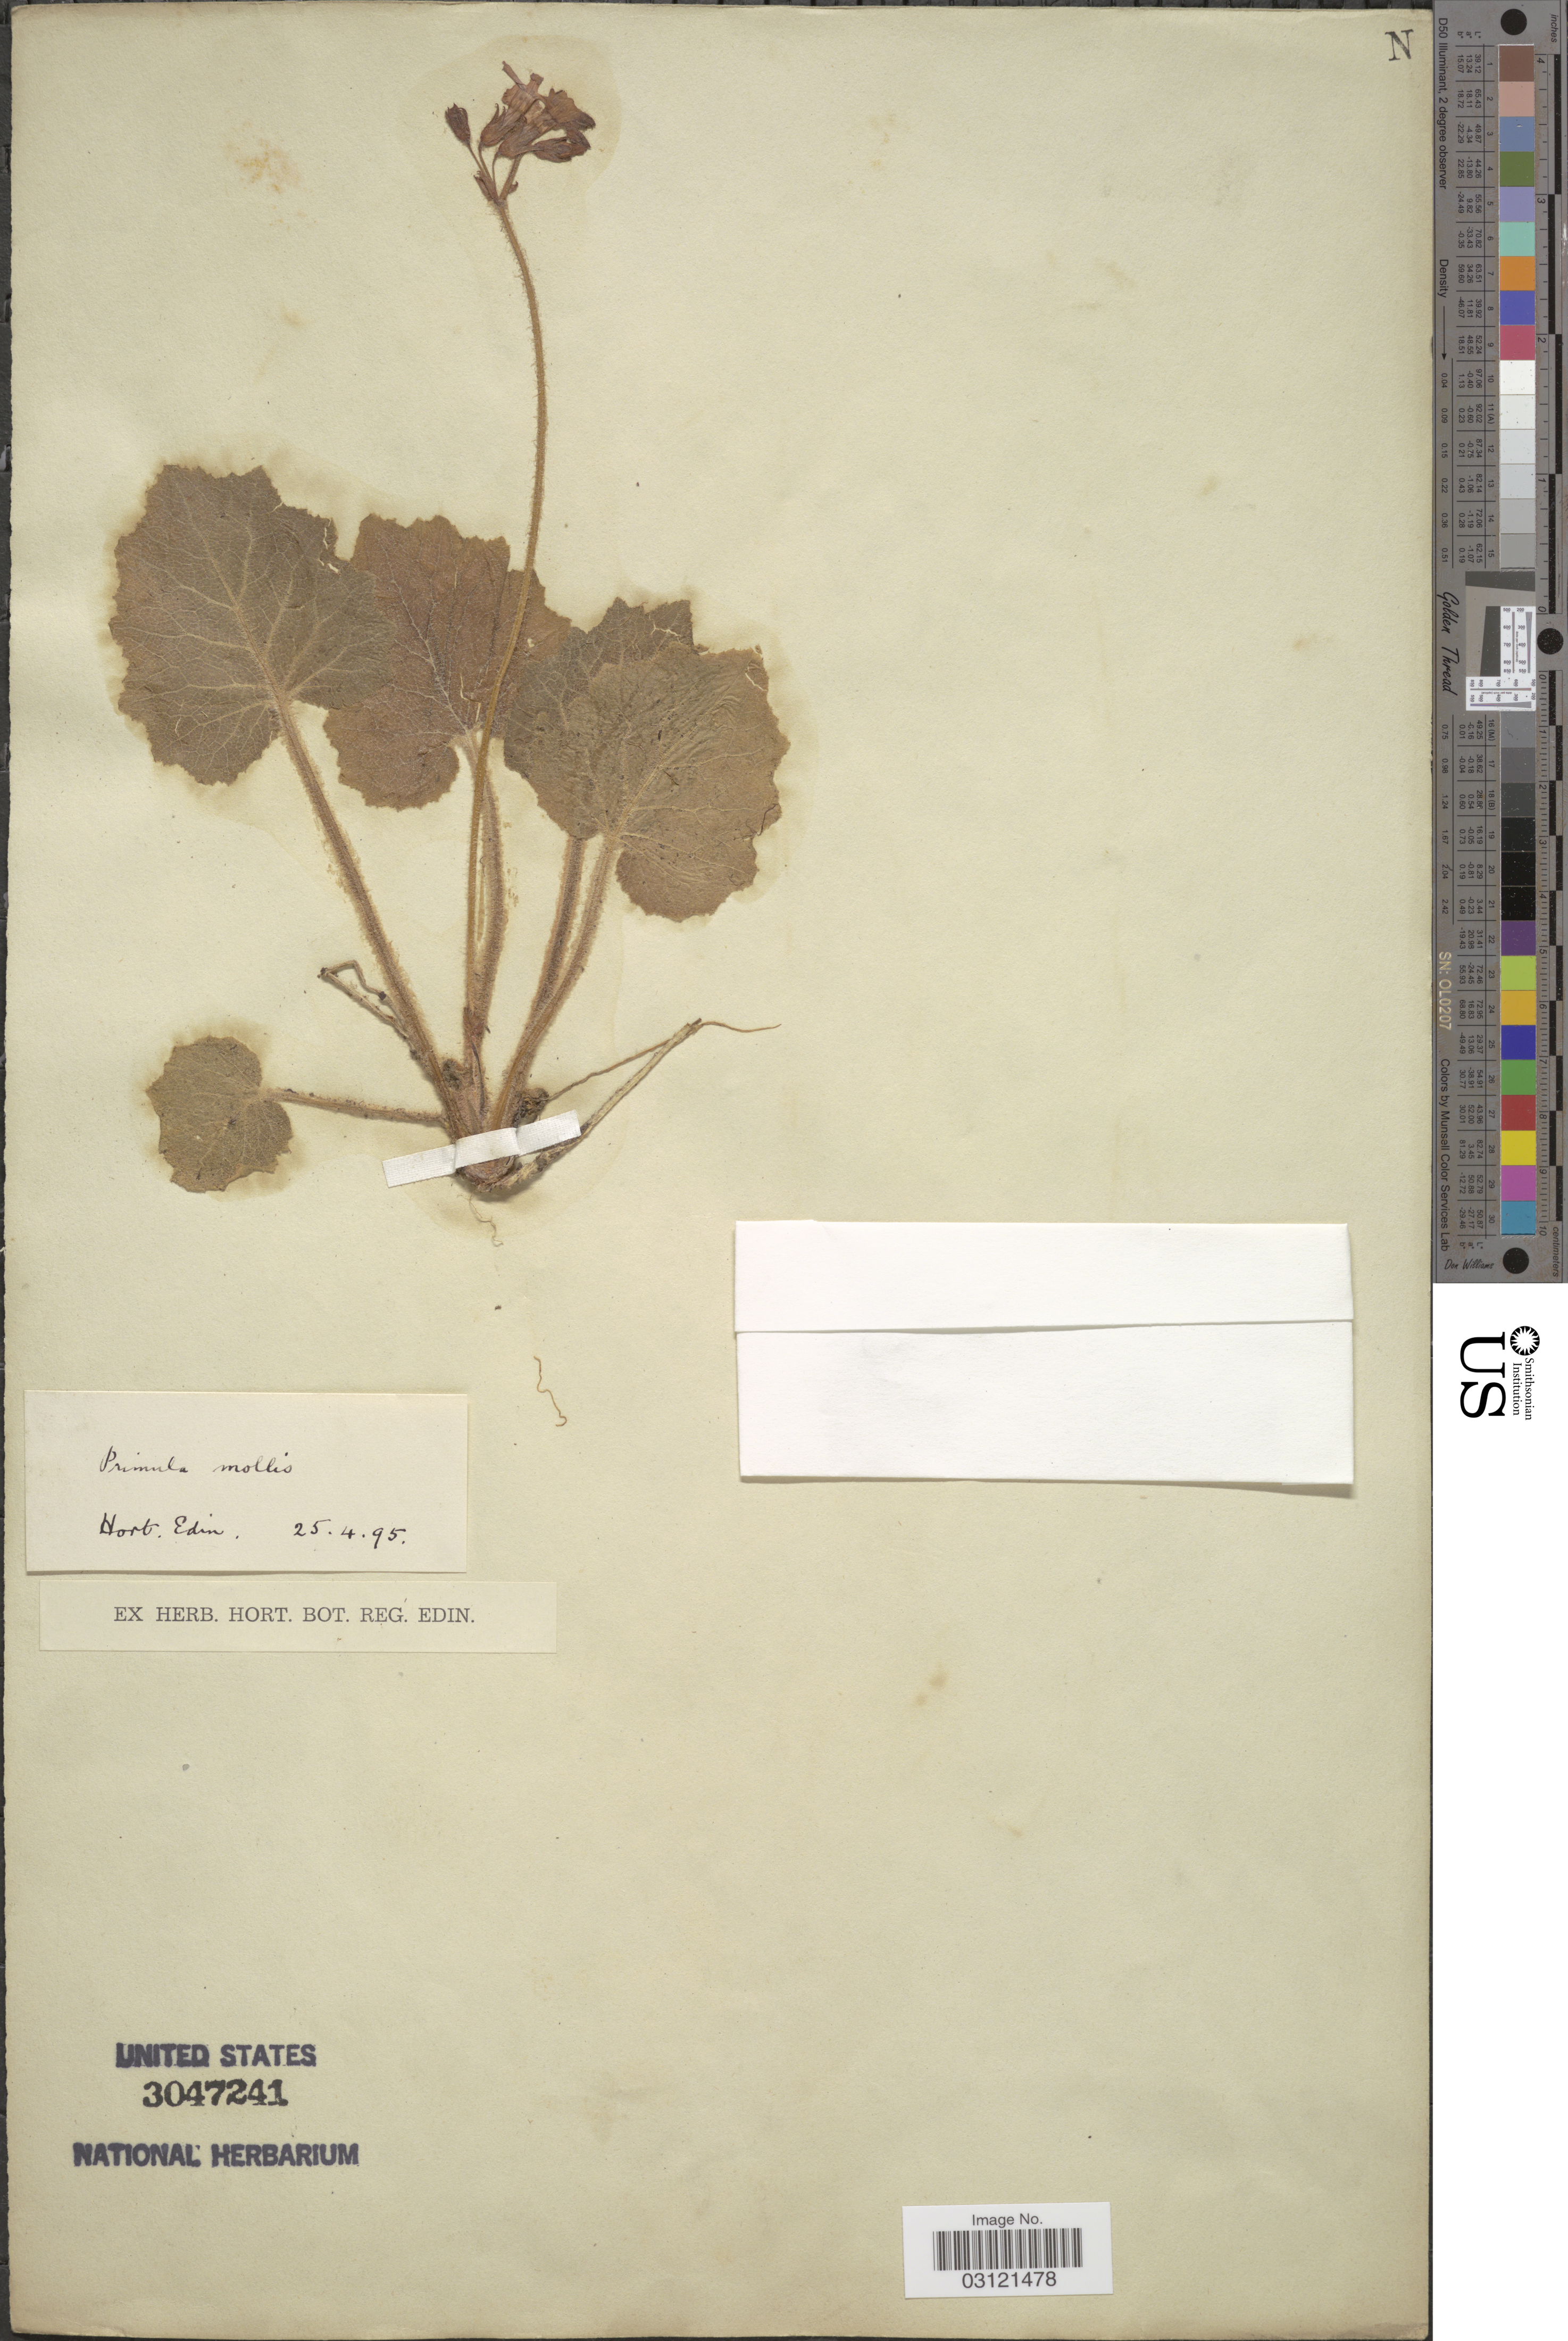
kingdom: Plantae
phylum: Tracheophyta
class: Magnoliopsida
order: Ericales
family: Primulaceae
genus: Primula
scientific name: Primula mollis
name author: Nutt. ex Hook.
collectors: Ex herb. Hort. Reg. Bot. Edin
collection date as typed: Transcribed d/m/y: 25/4/95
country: United Kingdom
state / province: Scotland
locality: Hort. Edin.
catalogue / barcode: US 3047241